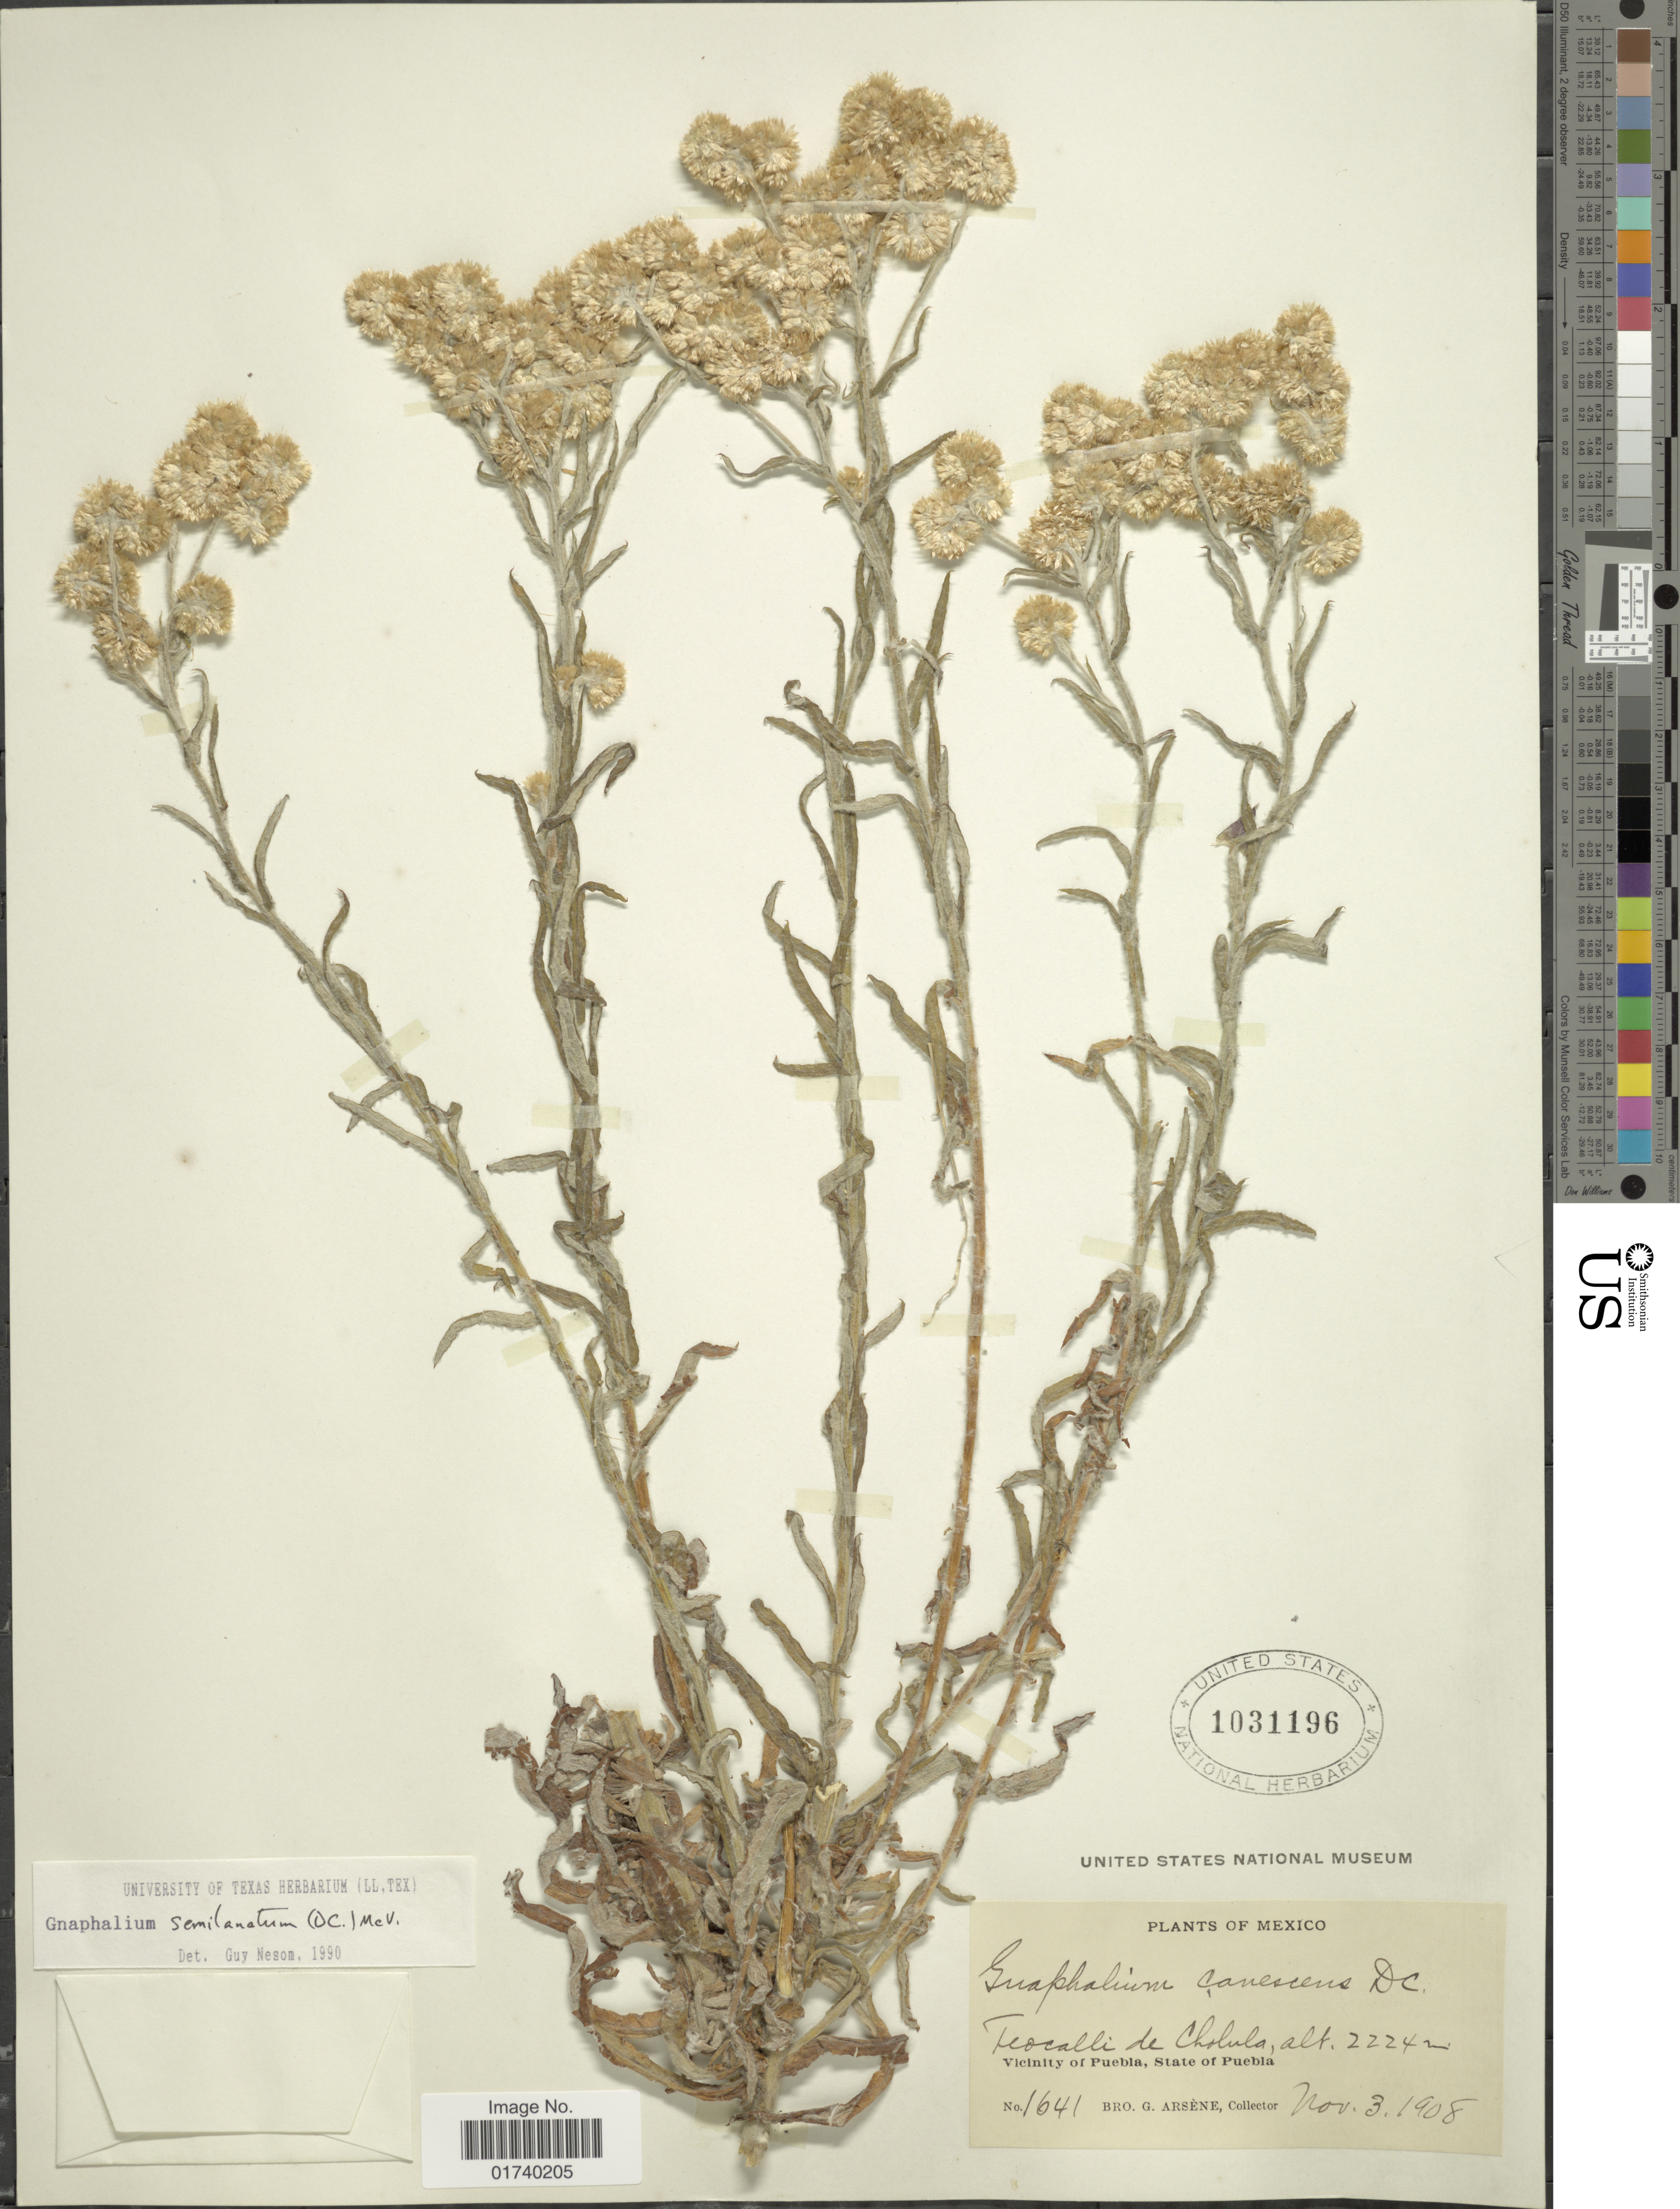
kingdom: Plantae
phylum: Tracheophyta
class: Magnoliopsida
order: Asterales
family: Asteraceae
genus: Pseudognaphalium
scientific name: Pseudognaphalium semilanatum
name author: (DC.) Anderb.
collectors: Bro. G. Arsène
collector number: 1641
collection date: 1908-11-03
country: Mexico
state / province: Puebla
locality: Teocalli de Cholula, Vicinity of Puebla, State of Puebla.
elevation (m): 2224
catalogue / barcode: US 1031196